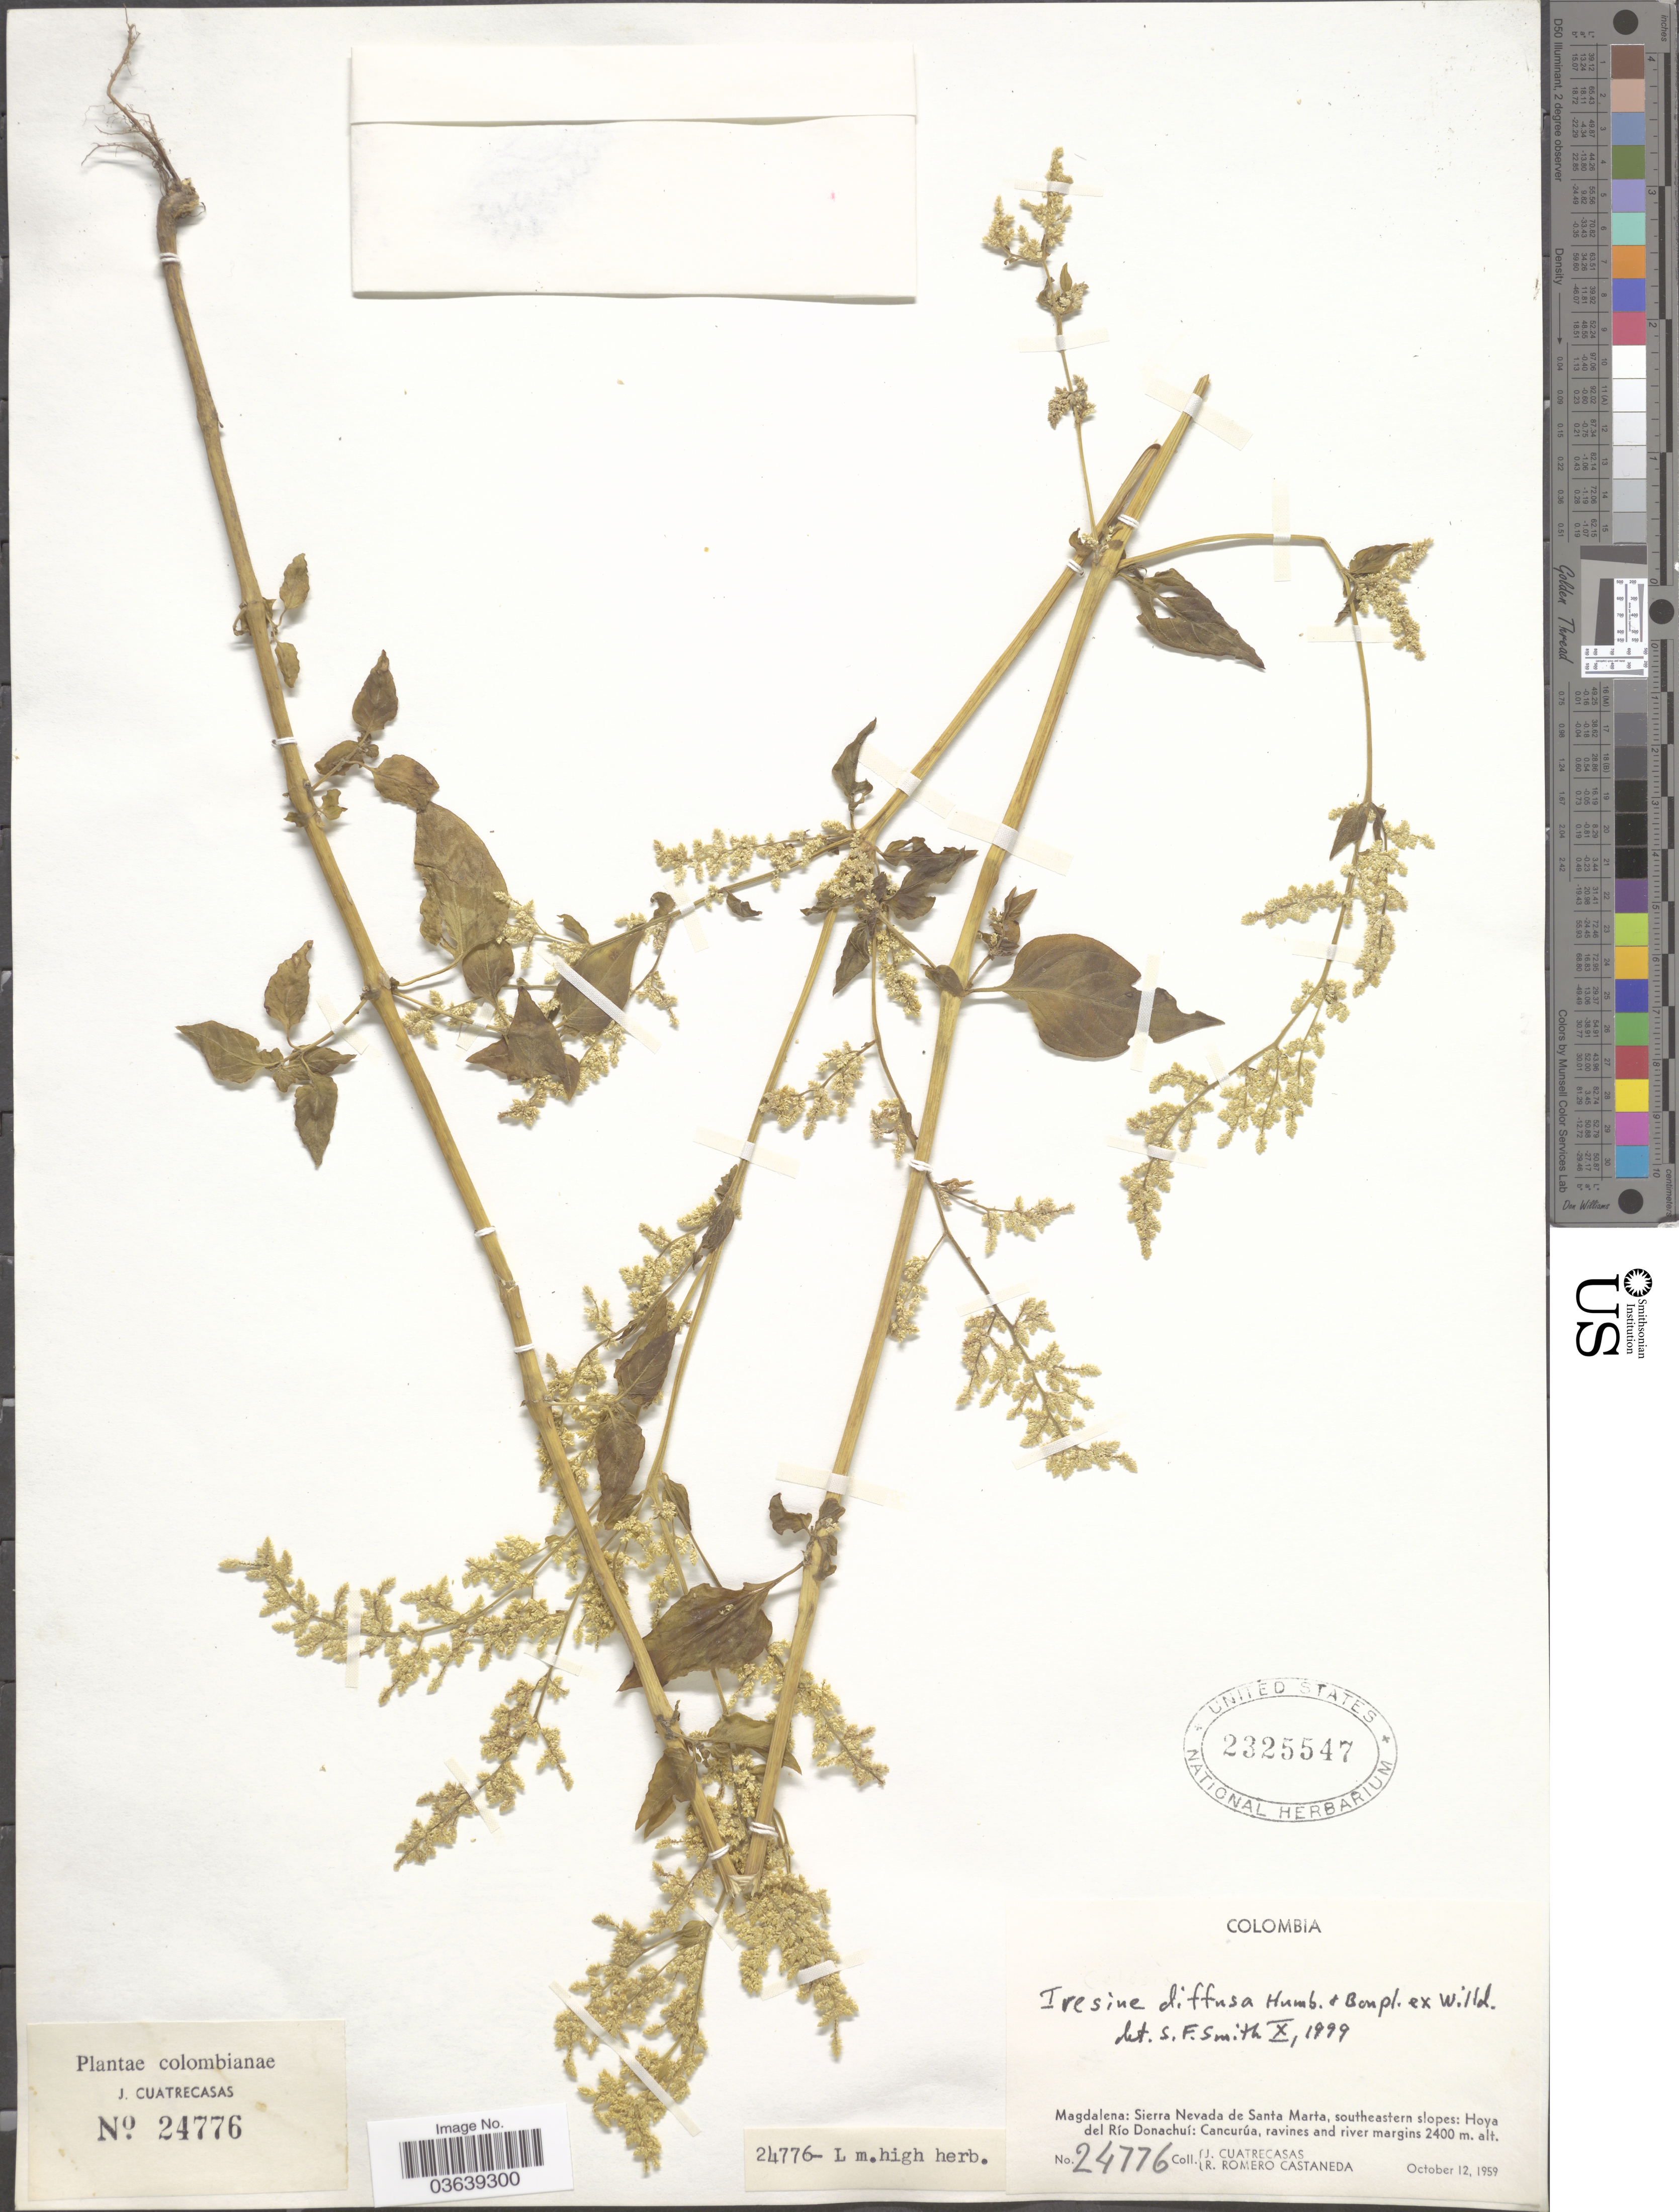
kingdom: Plantae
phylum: Tracheophyta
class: Magnoliopsida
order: Caryophyllales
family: Amaranthaceae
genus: Iresine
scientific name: Iresine diffusa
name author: Humb. & Bonpl. ex Willd.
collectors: J. Cuatrecasas & R. Romero Castañeda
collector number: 24776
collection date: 1959-10-12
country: Colombia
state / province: Magdalena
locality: Magdalena: Sierra Nevada de Santa Marta, southeastern slopes: Hoya del Río Donachuí: Cancurúa, ravines and river margins.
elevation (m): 2400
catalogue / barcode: US 2325547